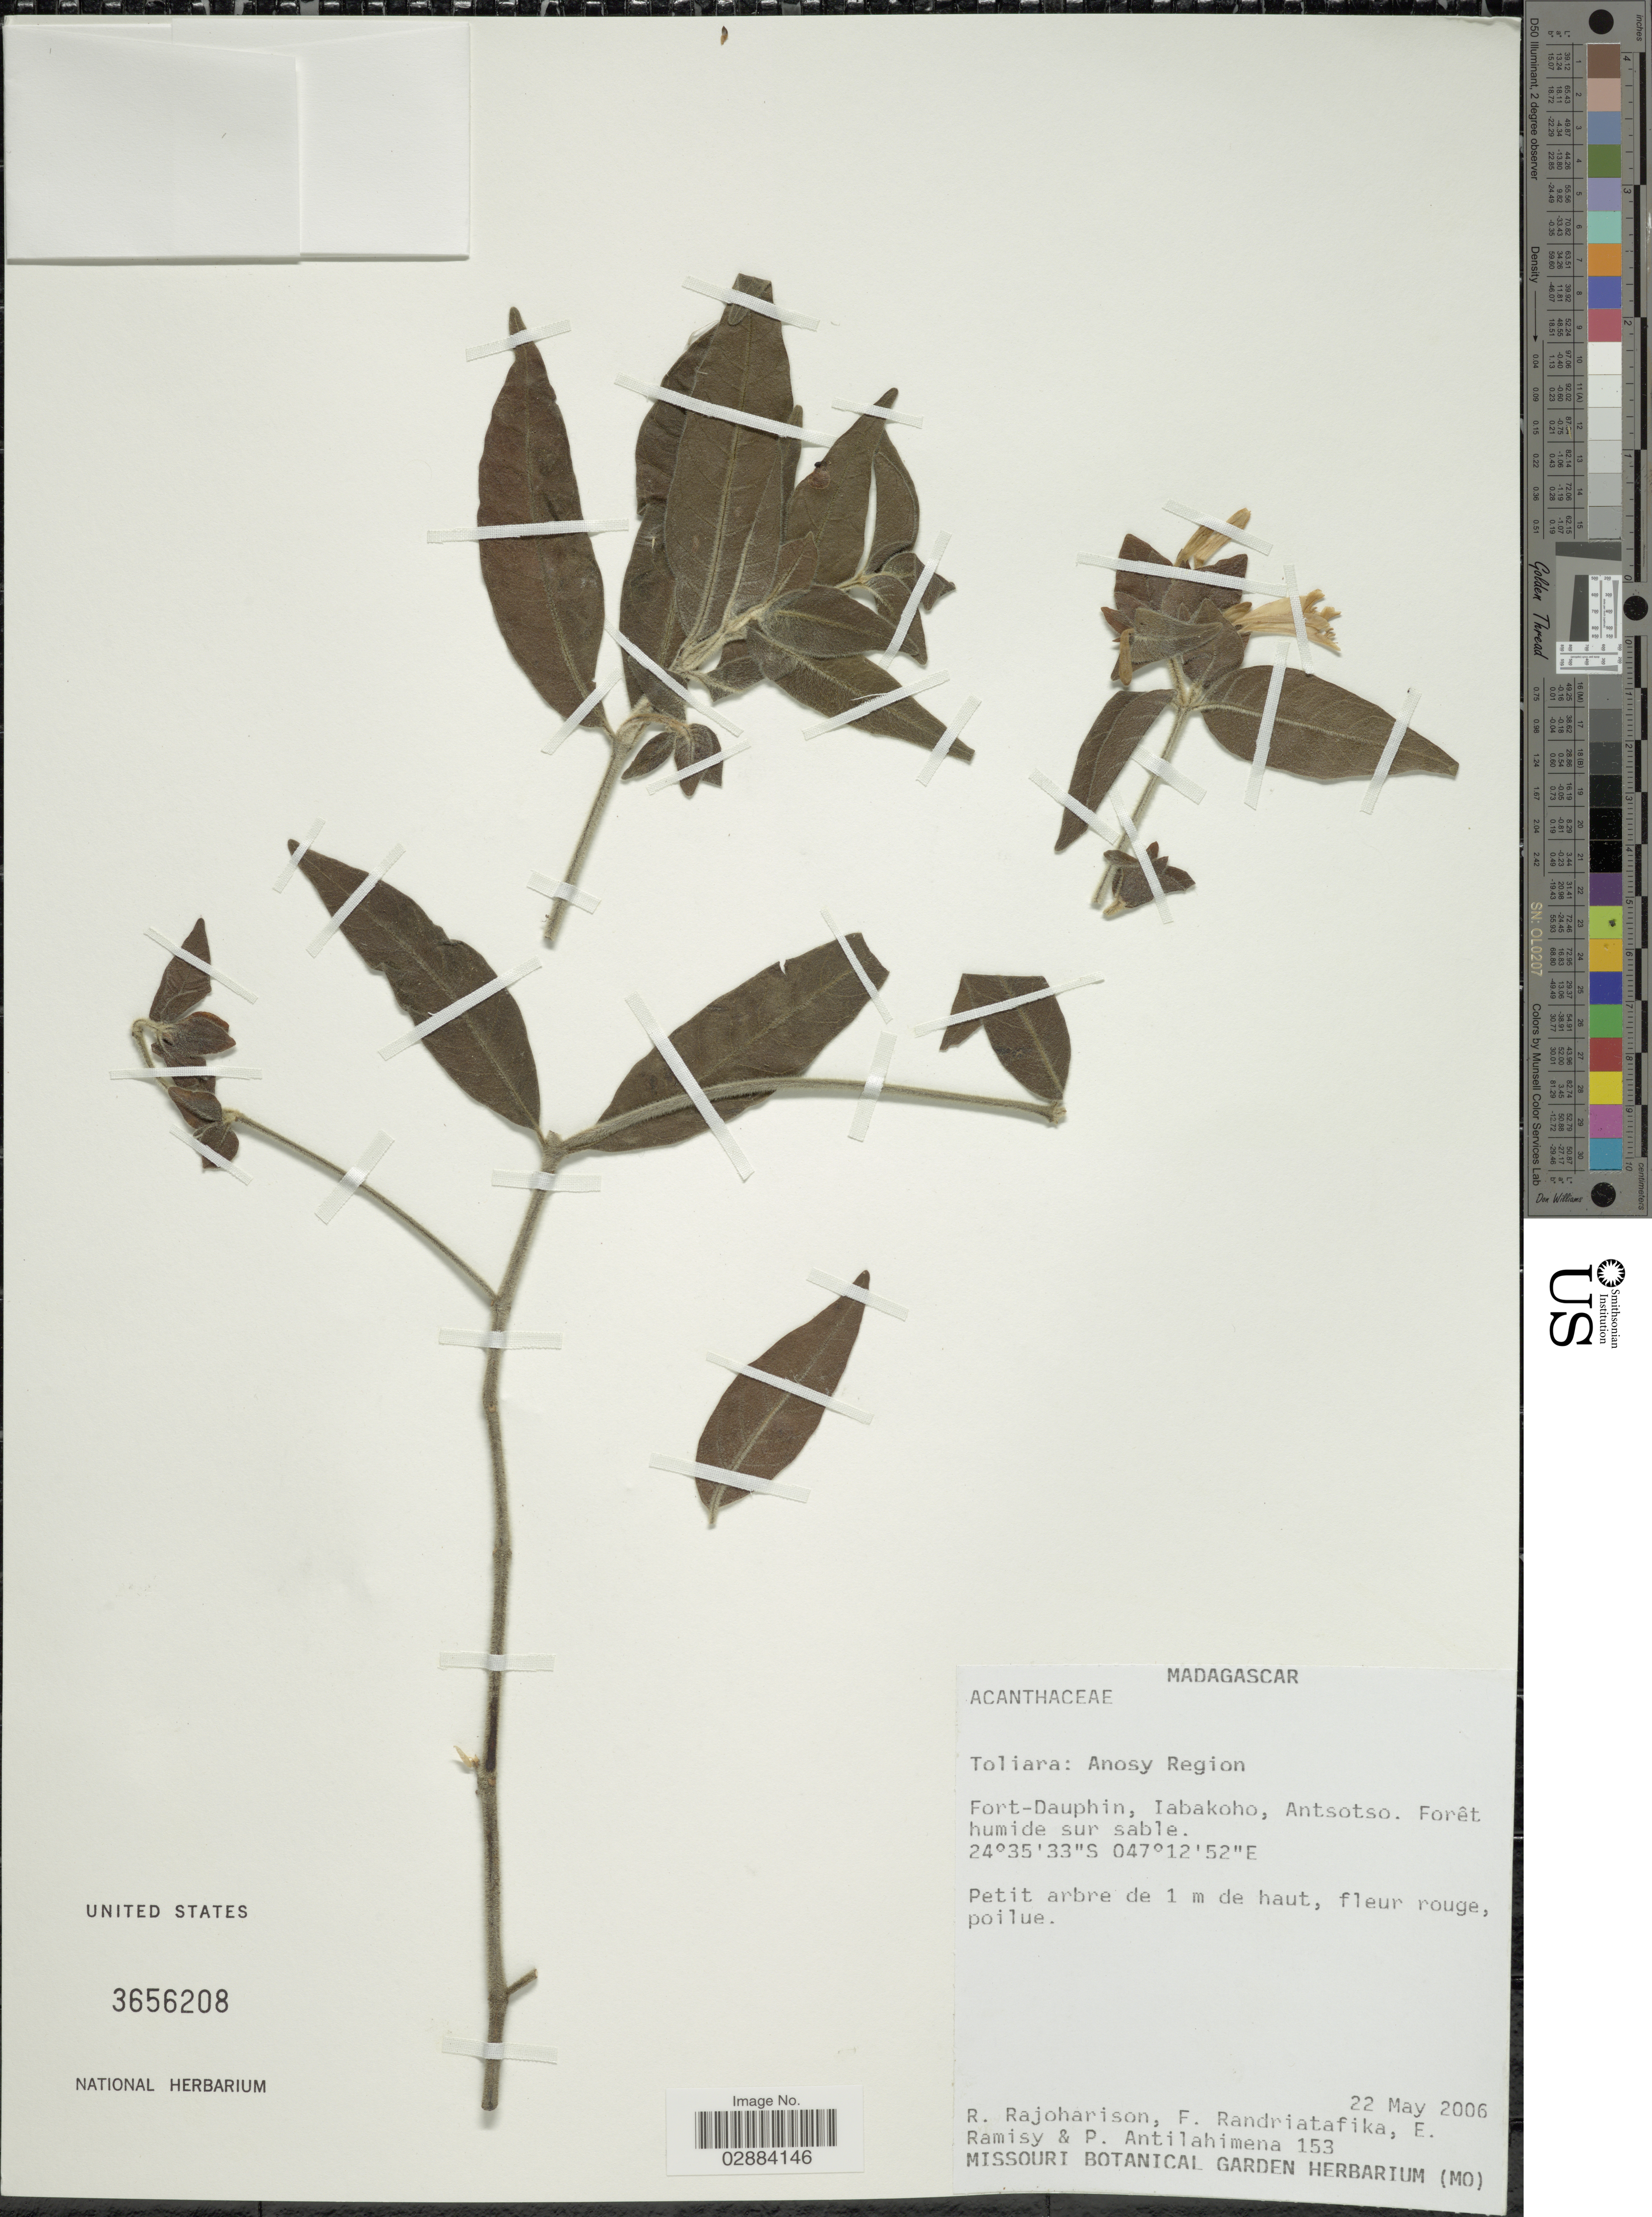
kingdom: Plantae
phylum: Tracheophyta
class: Magnoliopsida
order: Lamiales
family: Acanthaceae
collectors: R. Rajoharison, F. Randriatafika, E. Ramisy & P. Antilahimena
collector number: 153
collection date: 2006-05-22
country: Madagascar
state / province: Anosy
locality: Anosy Region. Fort-Dauphin, Iabakoho, Antsotso. Forêt humide sur sable.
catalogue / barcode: US 3656208